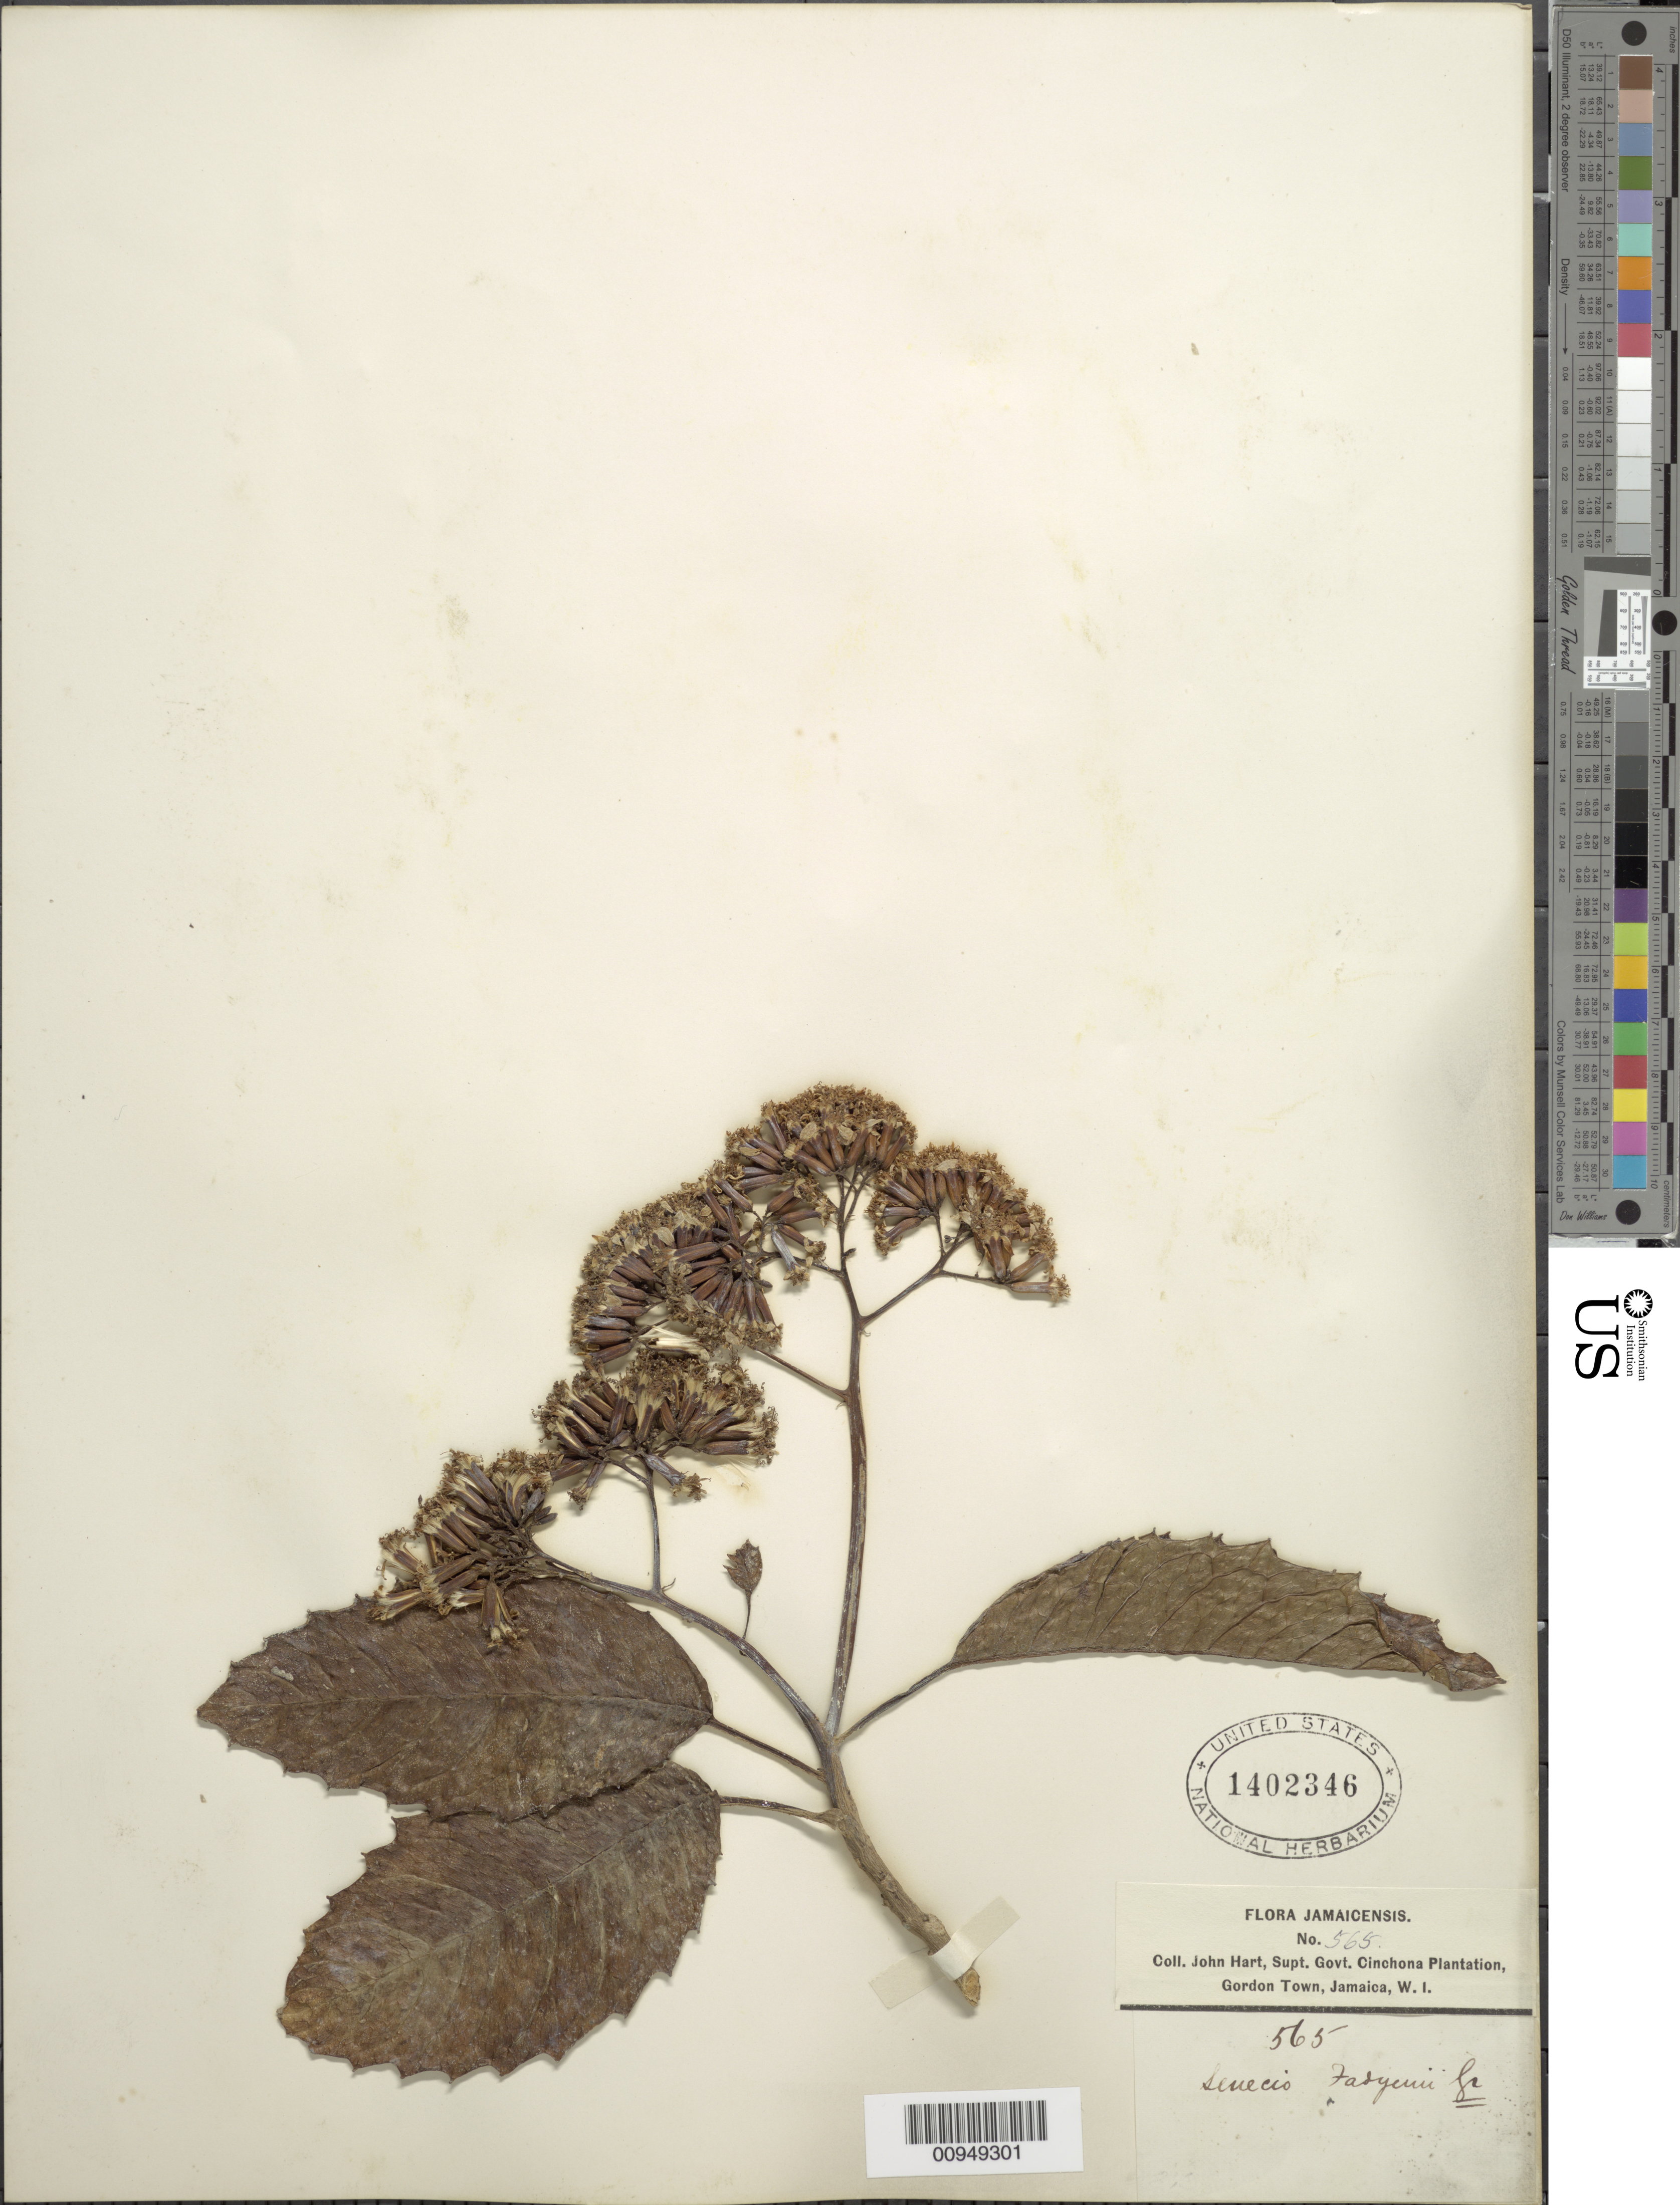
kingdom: Plantae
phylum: Tracheophyta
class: Magnoliopsida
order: Asterales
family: Asteraceae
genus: Senecio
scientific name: Senecio sp.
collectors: J. Hart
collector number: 565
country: Jamaica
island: Jamaica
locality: Gordon Town, Supt. Govt. Cinchona Plantation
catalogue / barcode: US 1402346